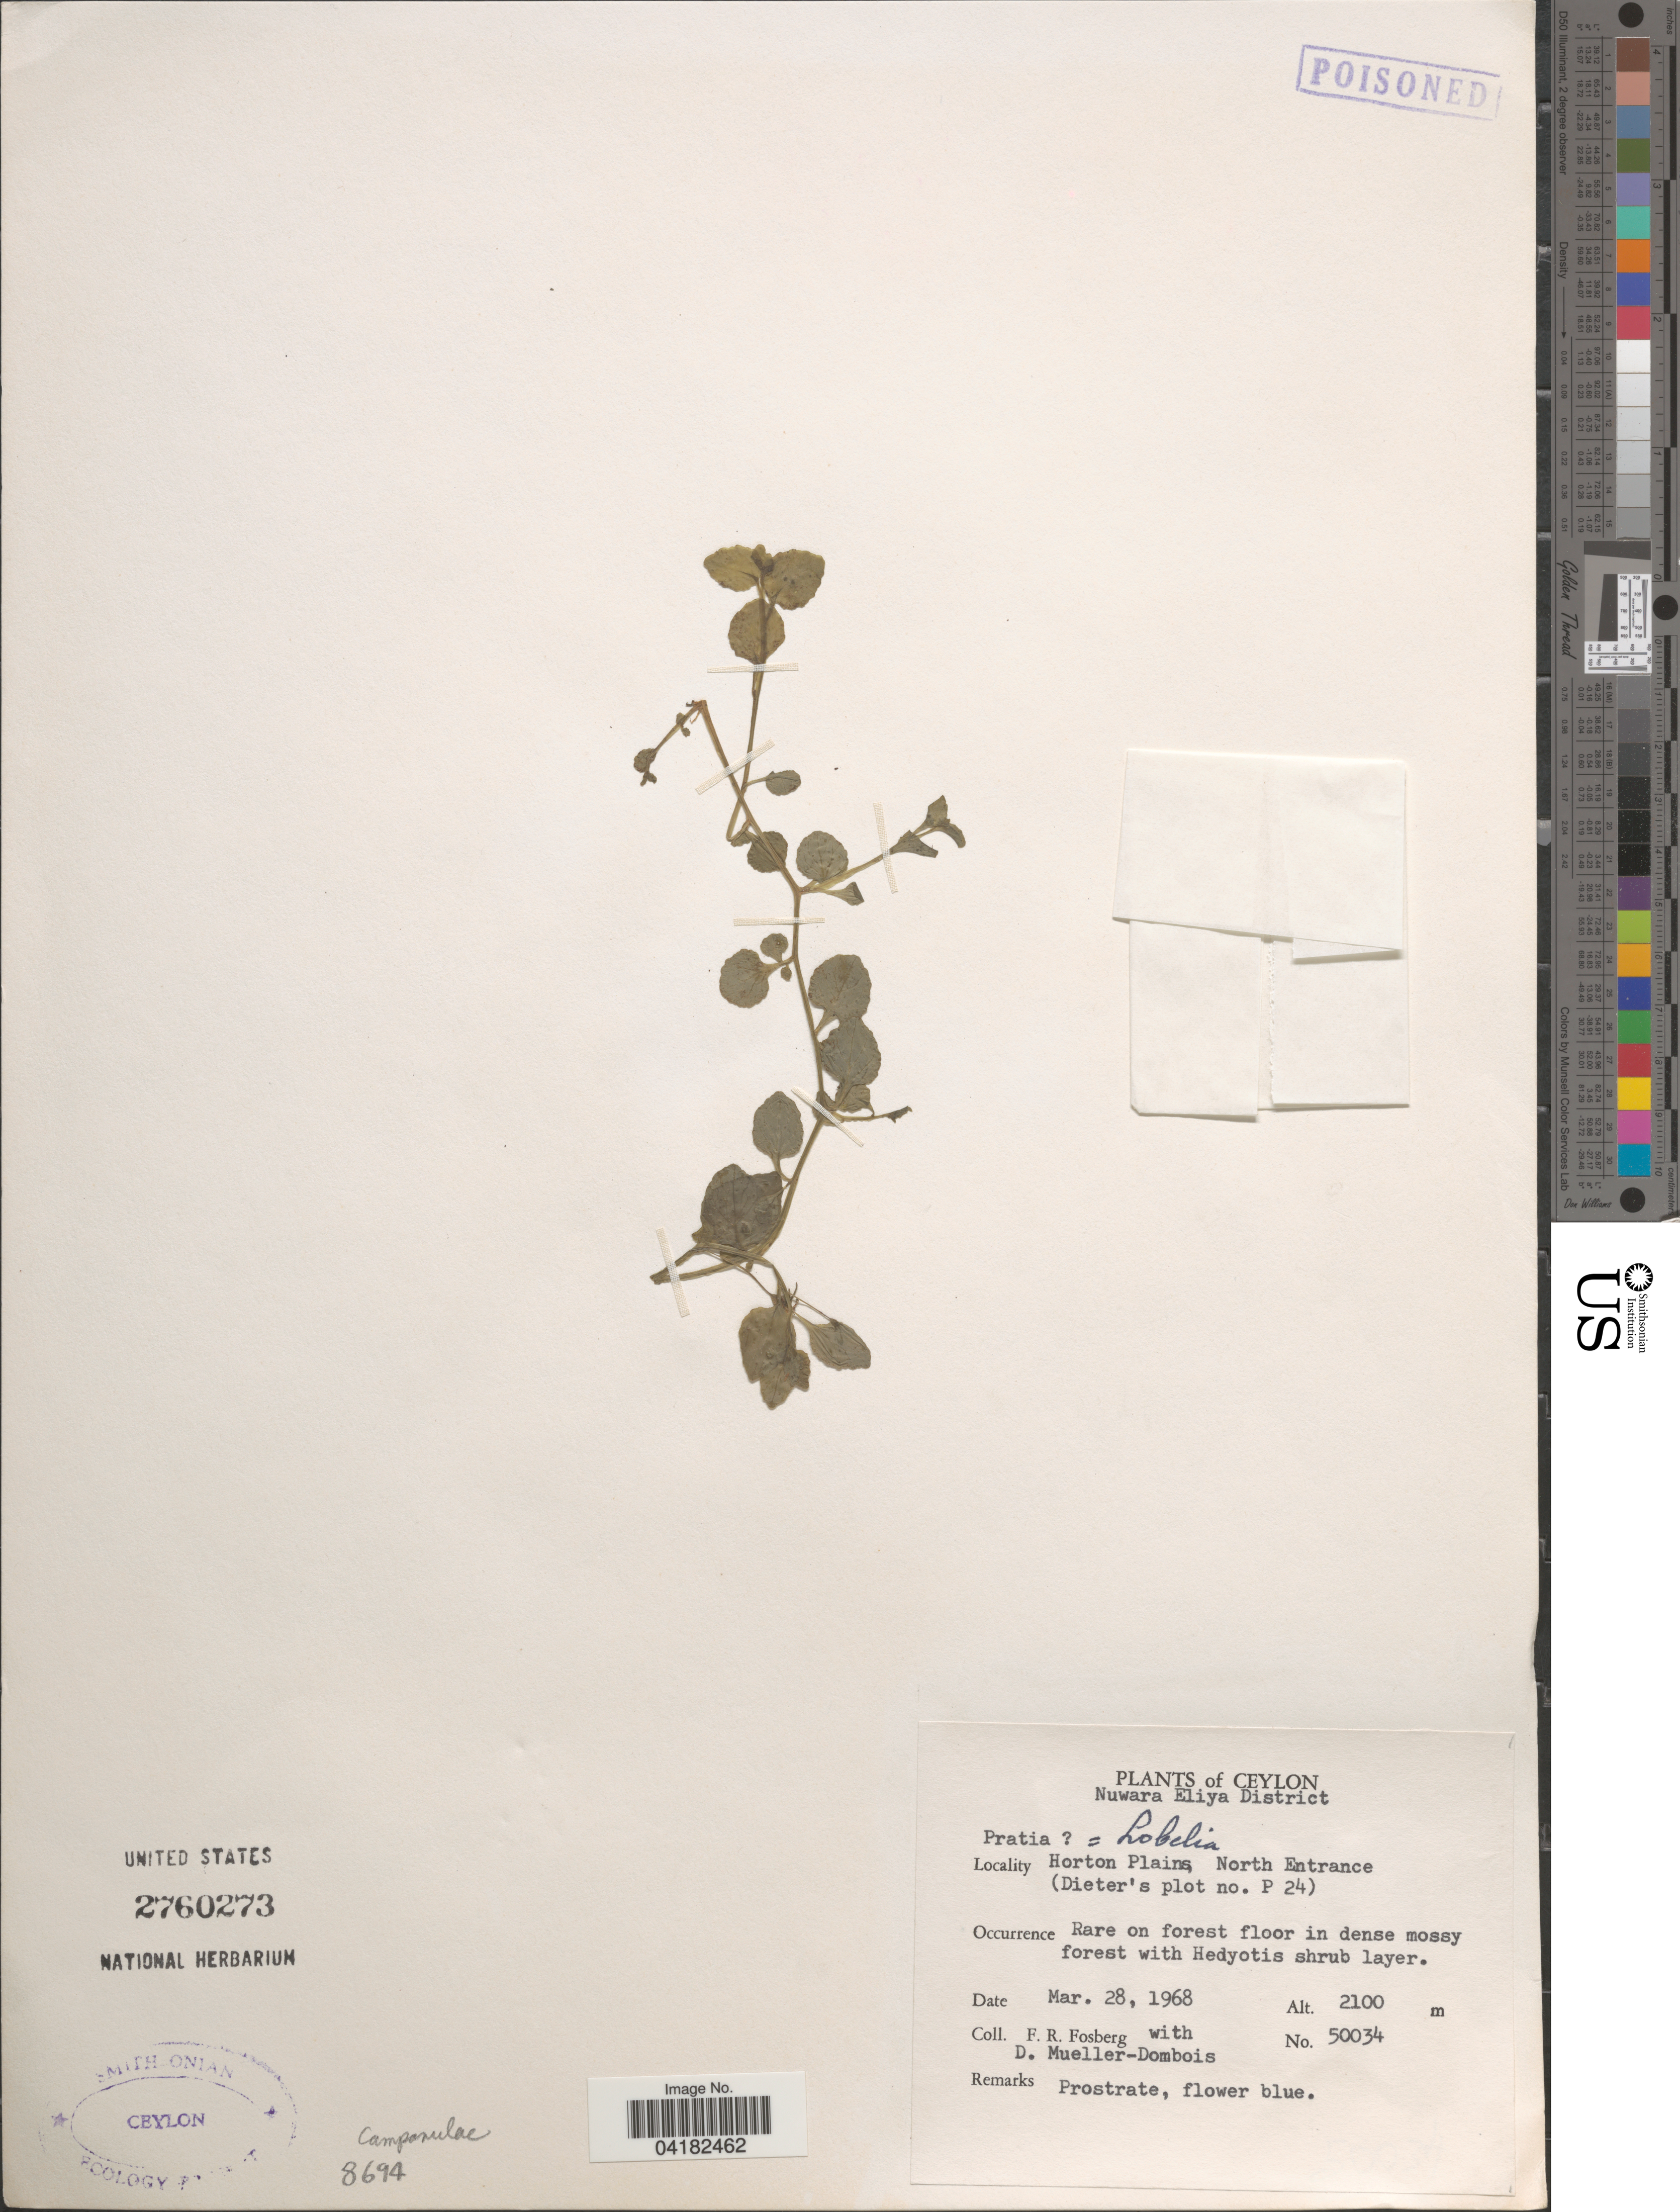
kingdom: Plantae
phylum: Tracheophyta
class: Magnoliopsida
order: Asterales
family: Campanulaceae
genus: Lobelia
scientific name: Lobelia sp.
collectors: F. R. Fosberg & D. Mueller-Dombois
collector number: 50034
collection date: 1968-03-28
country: Sri Lanka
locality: Ceylon. Horton Plains, North Entrance (Dieter's plot no. P 25). Nuwara Eliya District.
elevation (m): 2100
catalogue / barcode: US 2760273